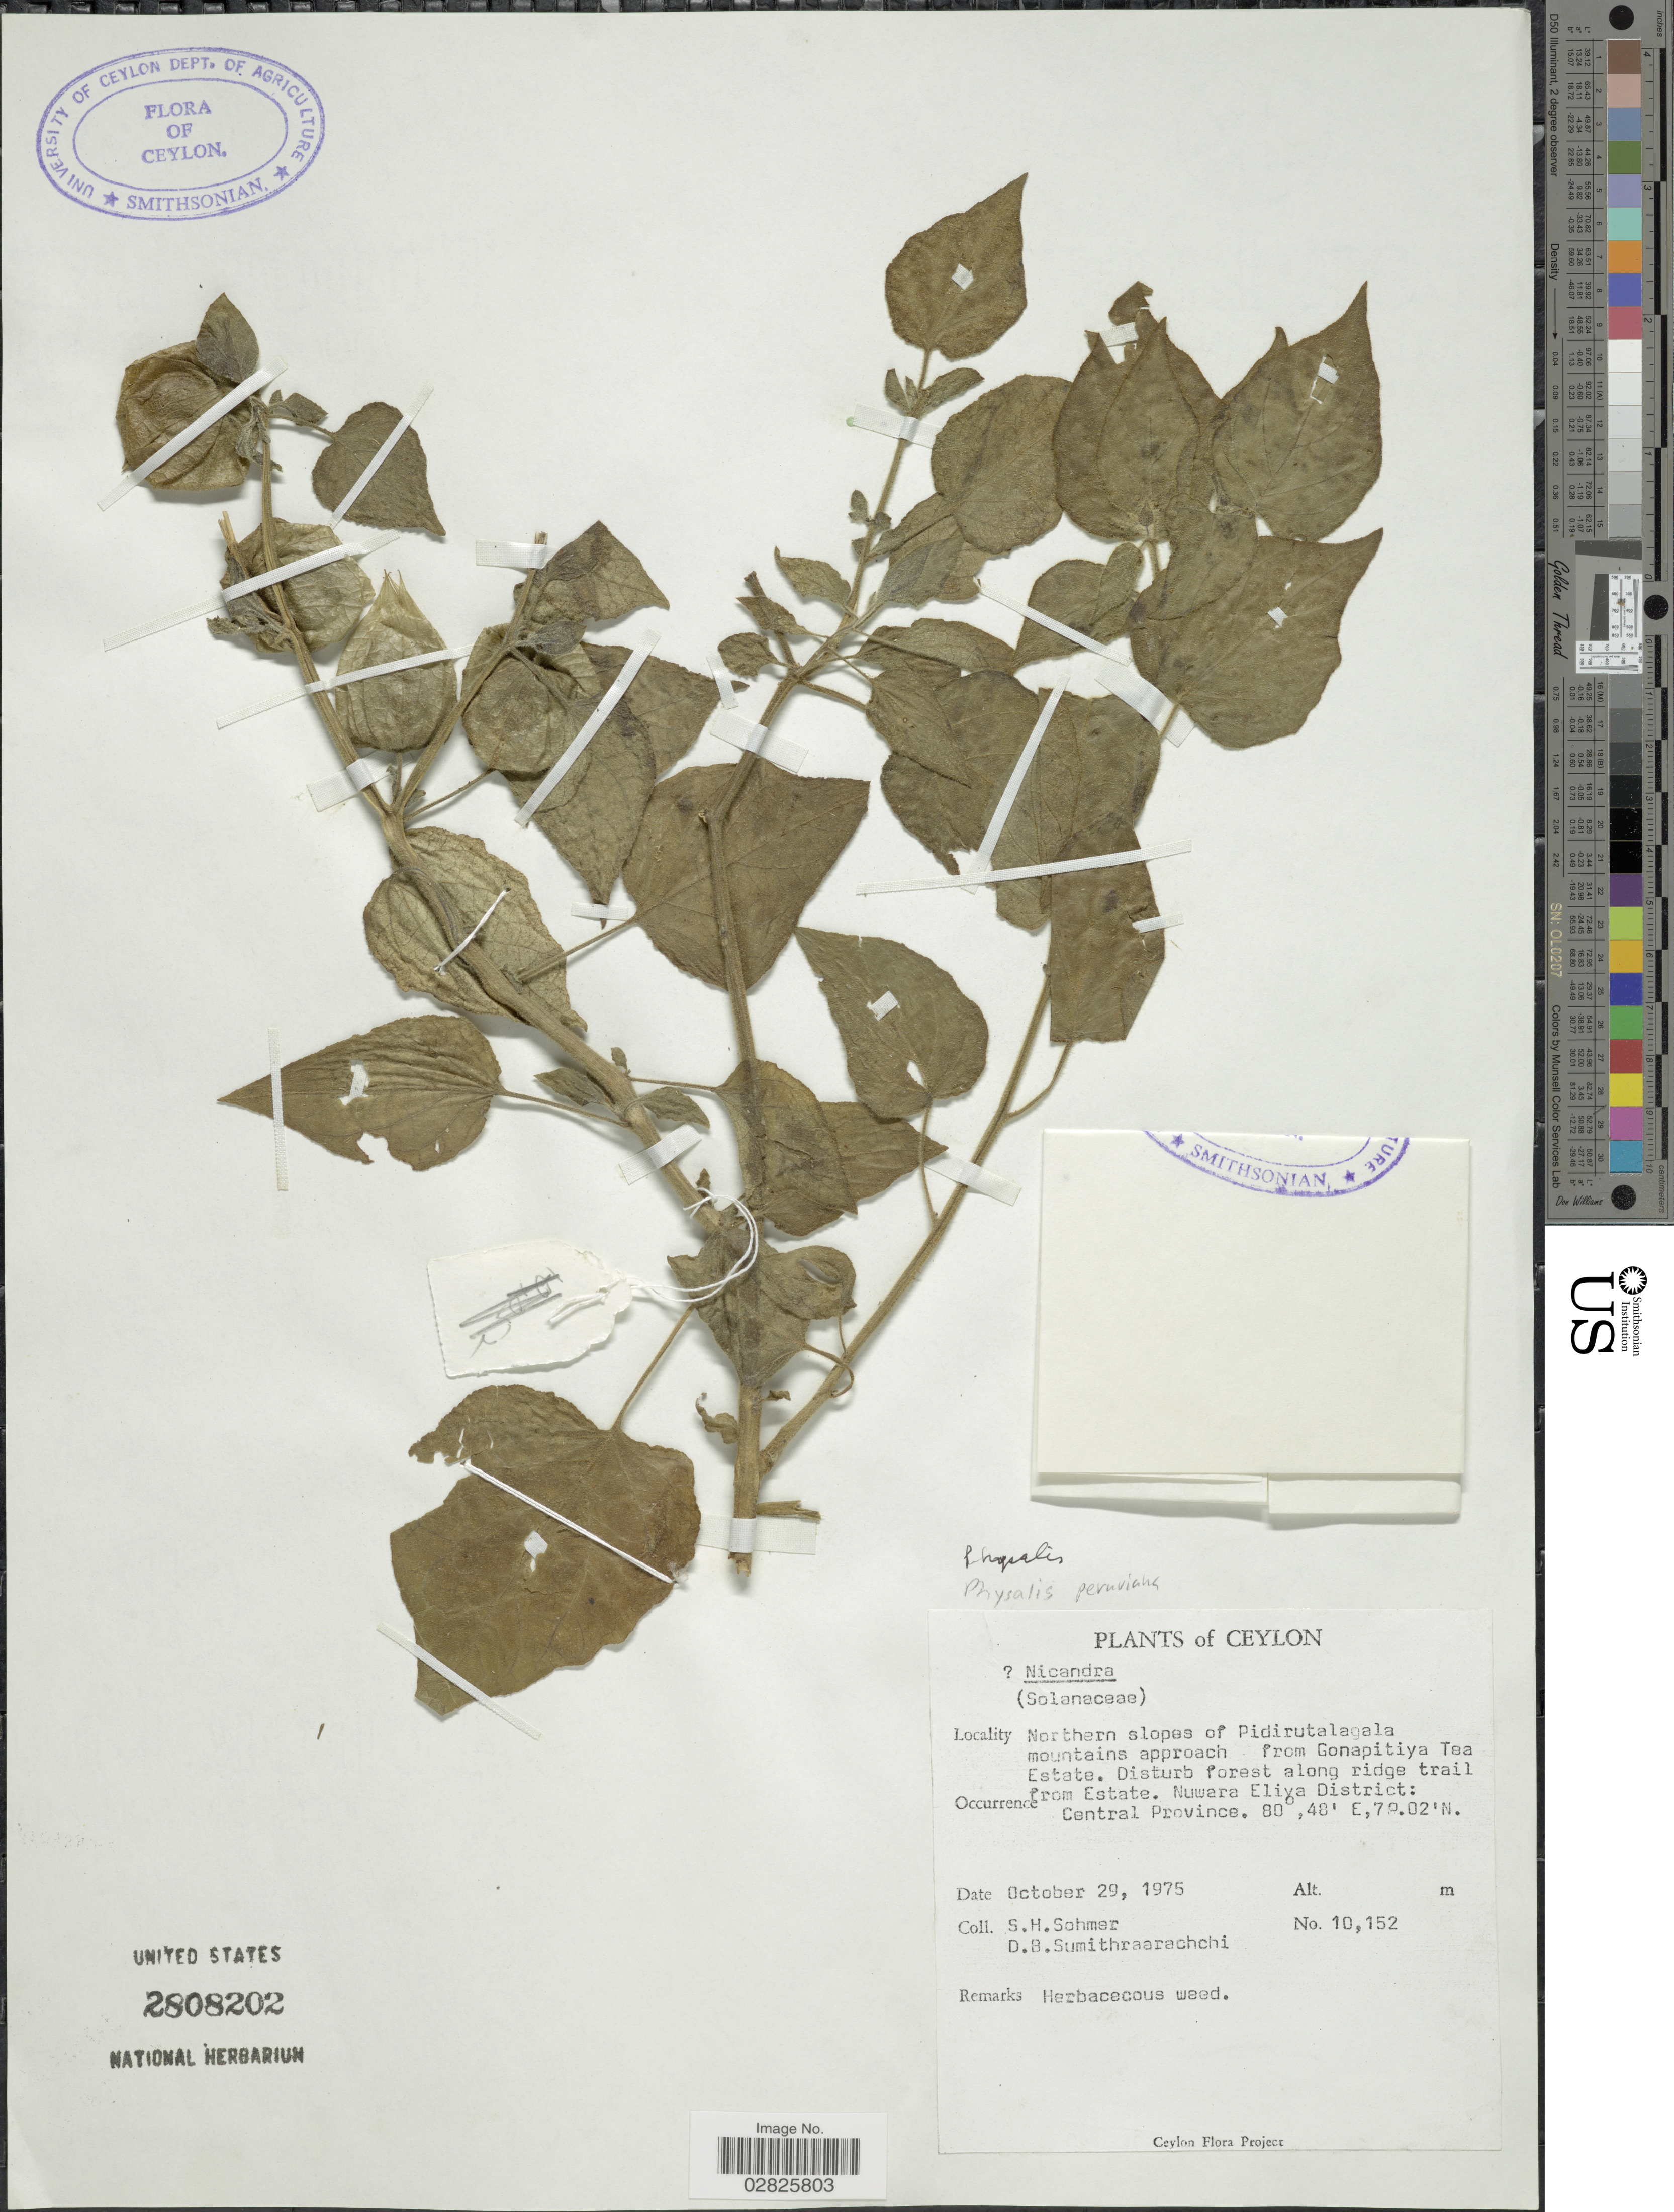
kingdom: Plantae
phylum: Tracheophyta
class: Magnoliopsida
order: Solanales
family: Solanaceae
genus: Physalis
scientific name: Physalis peruviana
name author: L.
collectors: S. H. Sohmer & D. B. Sumithraarachchi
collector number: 10152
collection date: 1975-10-29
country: Sri Lanka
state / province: Central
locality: Ceylon. Northern slopes of Pidirutalagala mountains approach from Gonapitiya Tea Estate. Disturb forest along ridge trail from Estate. Nuwara Eliya District.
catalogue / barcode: US 2808202